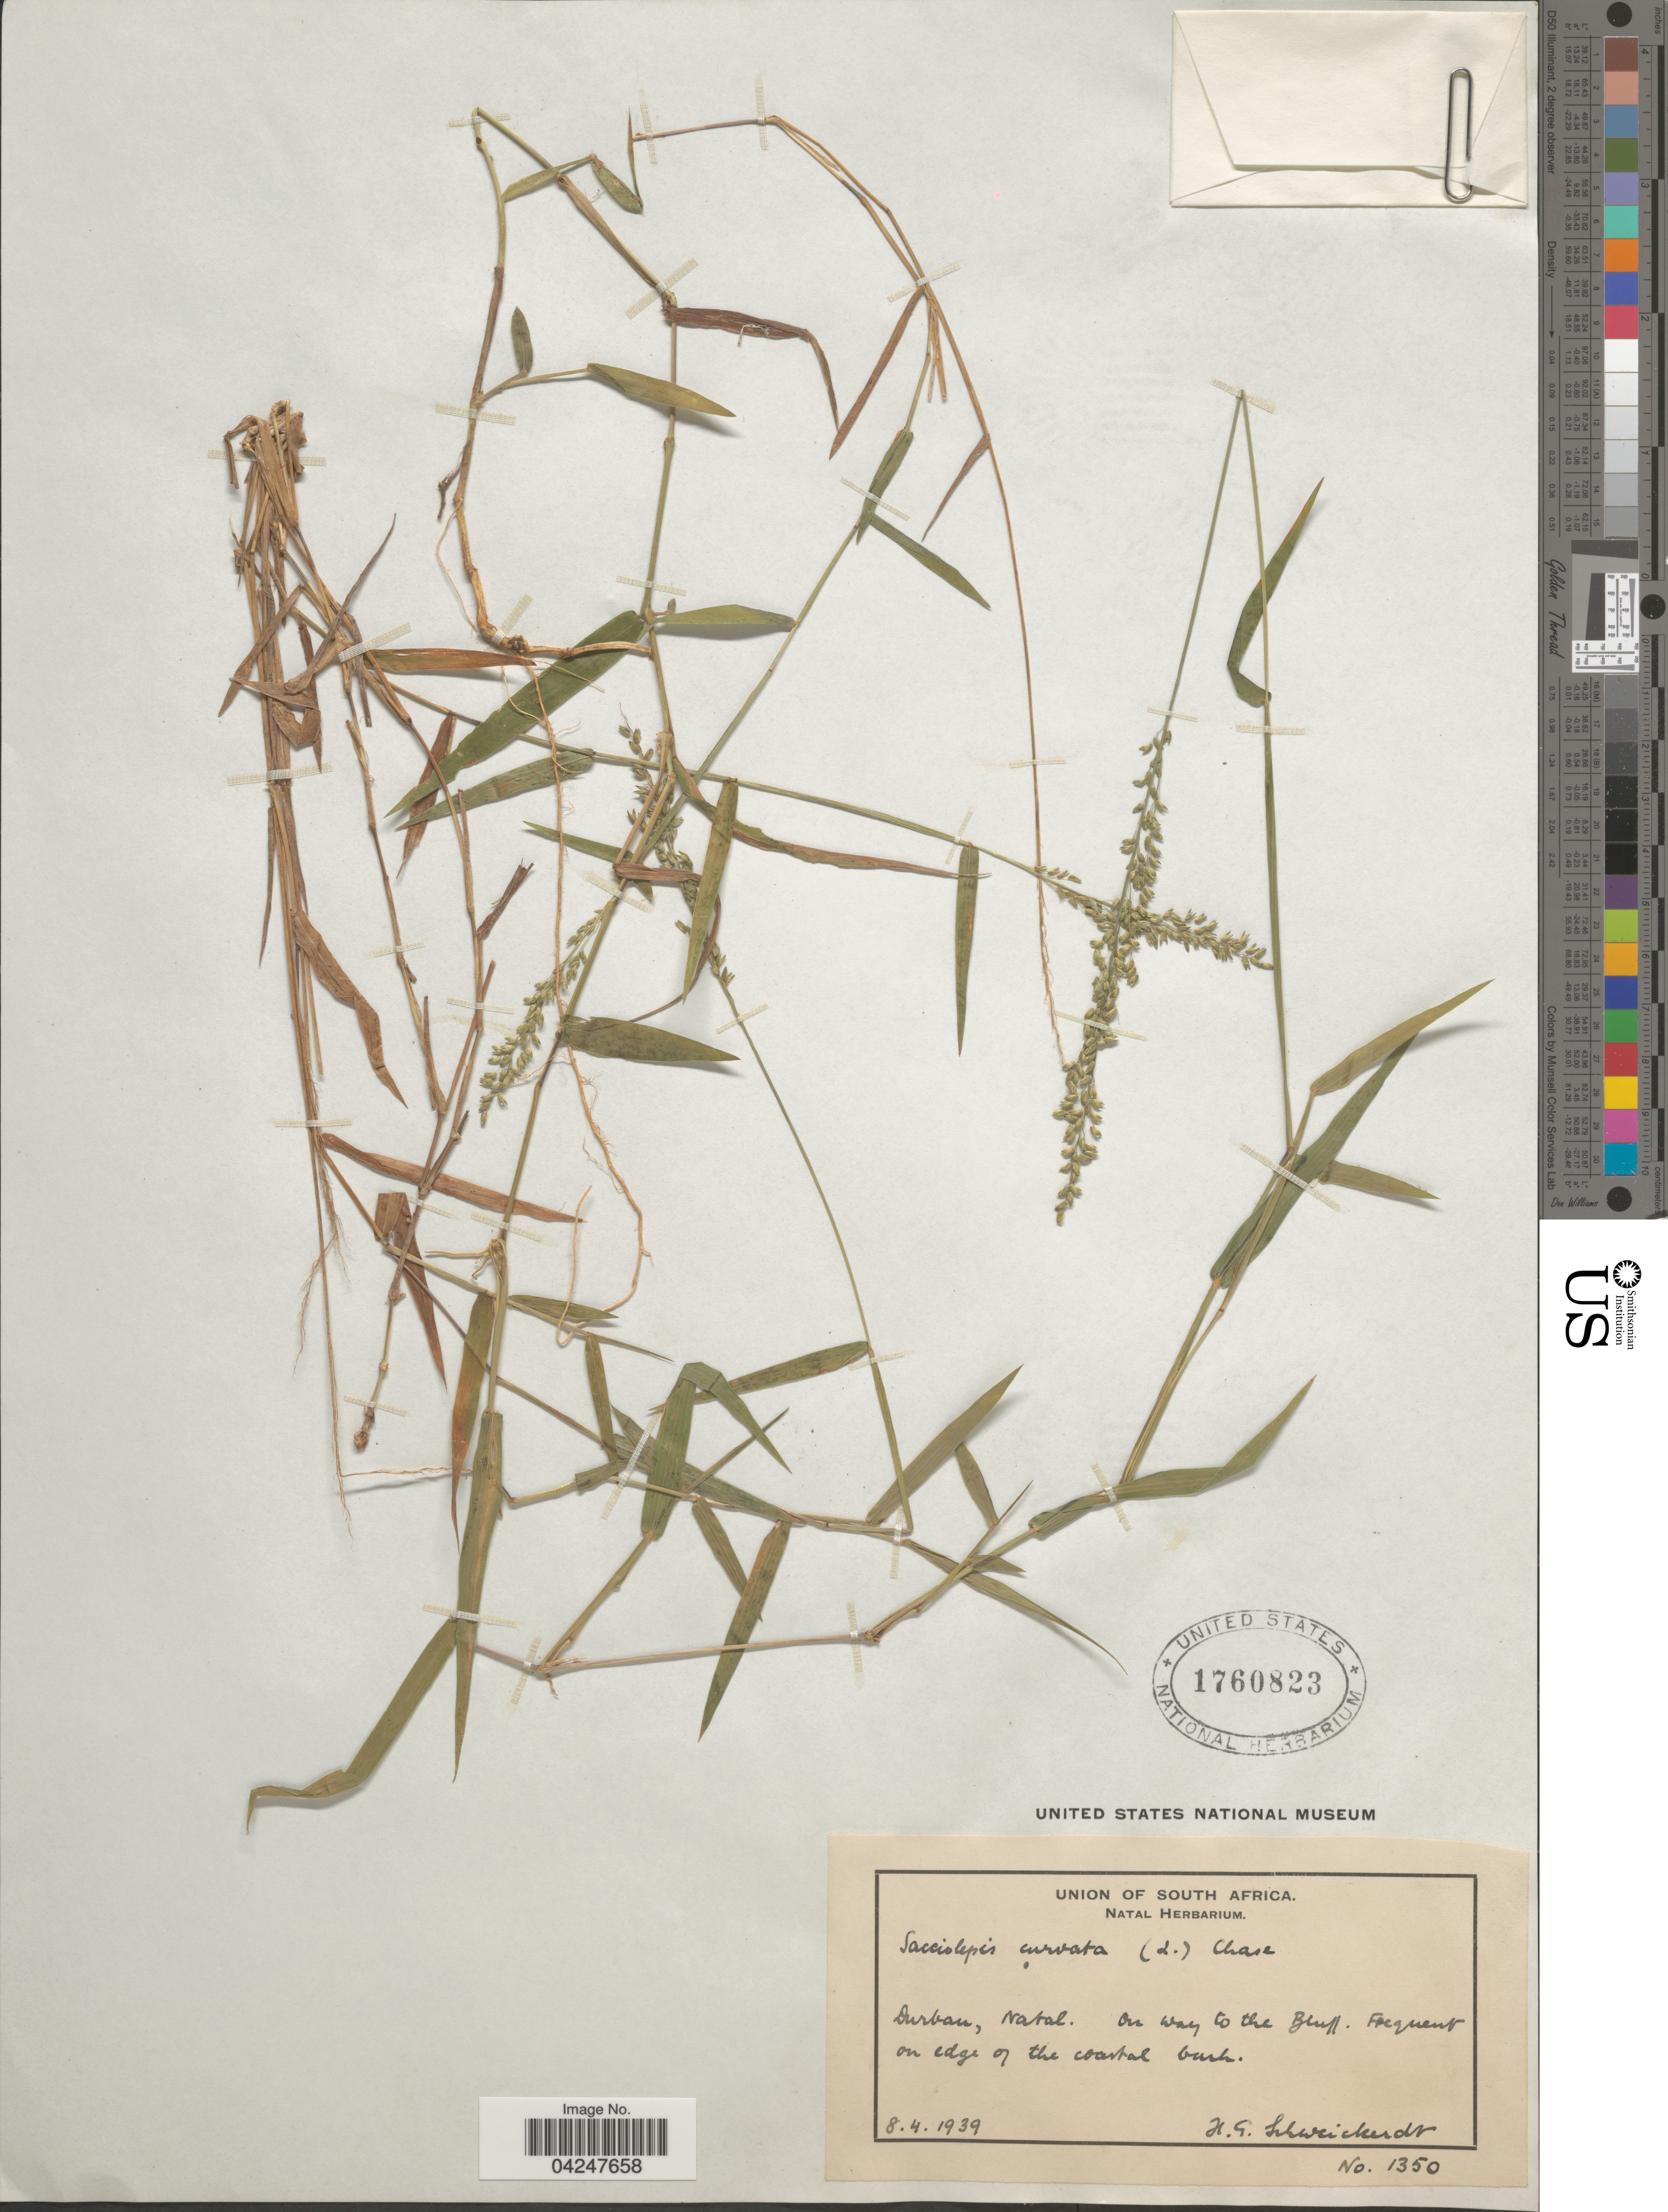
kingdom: Plantae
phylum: Tracheophyta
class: Liliopsida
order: Poales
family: Poaceae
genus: Sacciolepis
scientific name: Sacciolepis curvata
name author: (L.) Chase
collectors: H. Schweickerdt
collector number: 1350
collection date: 1939-04-08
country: South Africa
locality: Union of South Africa. Durban, Natal. On way to the Bluff. Frequent on edge of the coastal bush.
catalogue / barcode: US 1760823